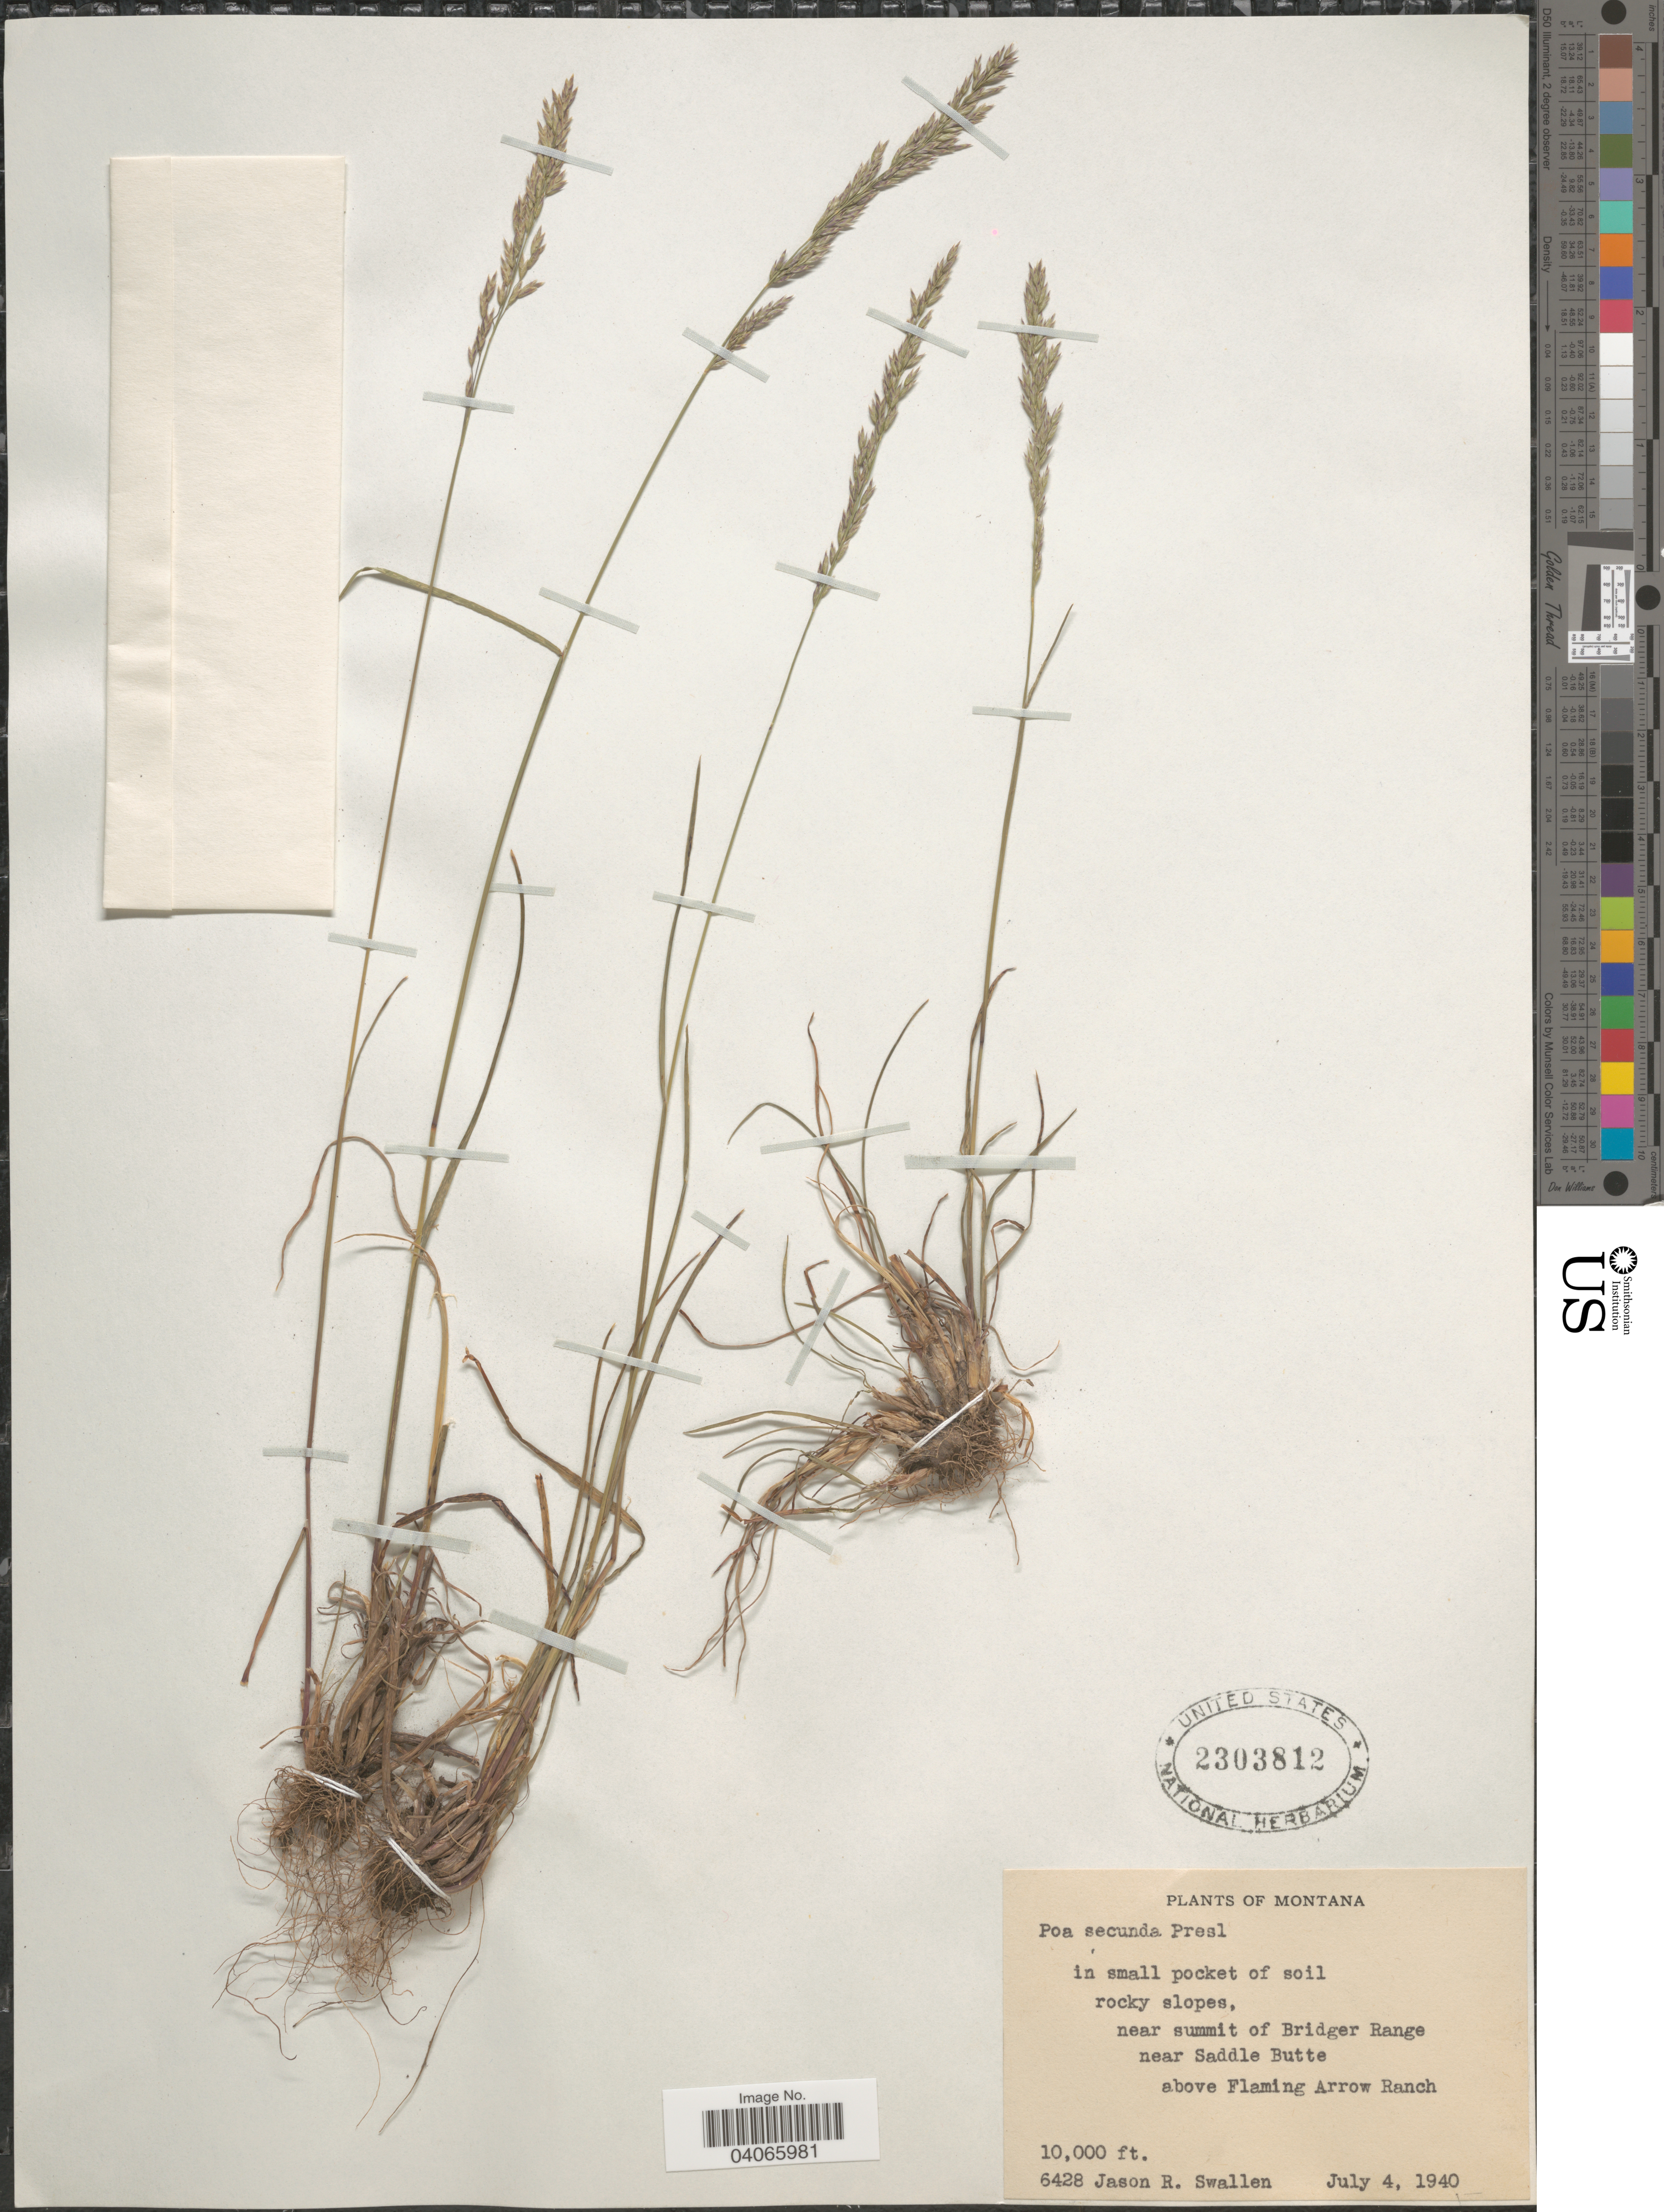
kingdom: Plantae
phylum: Tracheophyta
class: Liliopsida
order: Poales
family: Poaceae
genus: Poa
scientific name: Poa secunda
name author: J. Presl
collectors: J. R. Swallen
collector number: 6428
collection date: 1940-07-04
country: United States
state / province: Montana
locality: Near summit of Bridger Range near Saddle Butte above Flaming Arrow Ranch.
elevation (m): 3048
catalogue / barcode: US 2303812